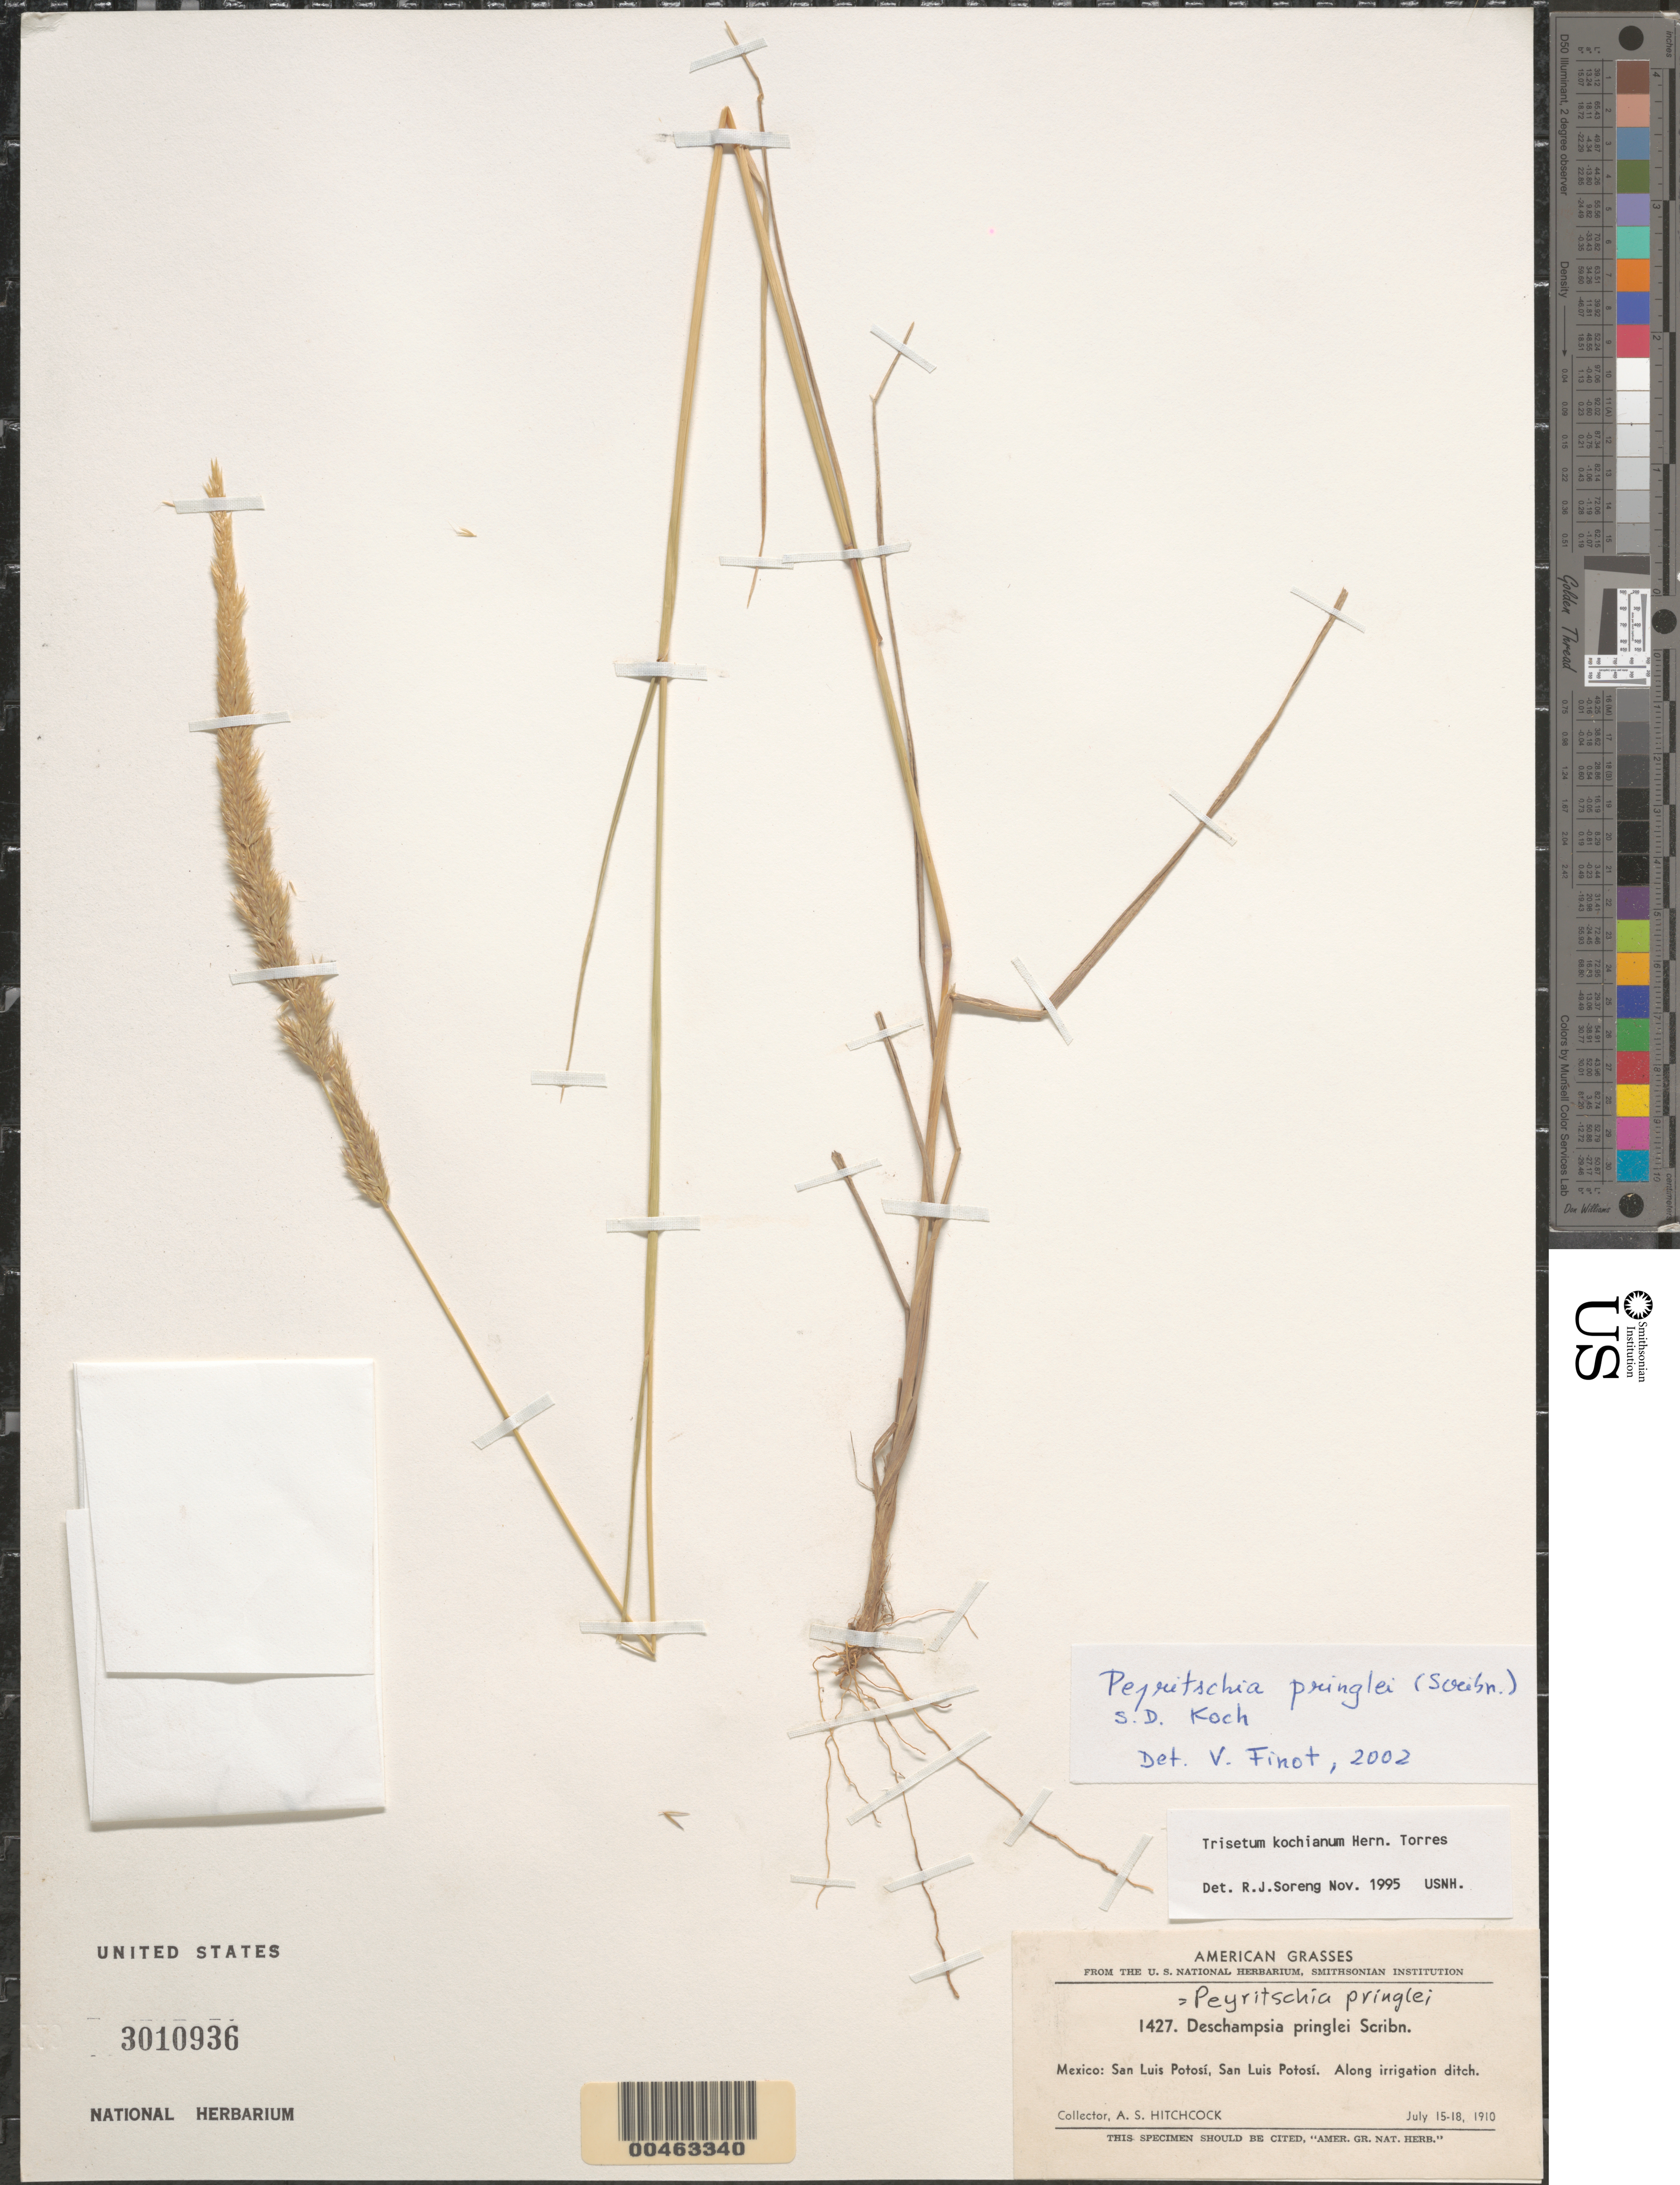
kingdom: Plantae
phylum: Tracheophyta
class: Liliopsida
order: Poales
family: Poaceae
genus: Peyritschia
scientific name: Peyritschia pringlei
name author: (Scribn.) S.D. Koch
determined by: Finot, V. L.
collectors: A. S. Hitchcock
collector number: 1427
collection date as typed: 15 Jul 1910 to 18 Jul 1910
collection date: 1910-07-15/1910-07-18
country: Mexico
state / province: San Luis Potosi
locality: San Luis Potosí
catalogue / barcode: US 3010936